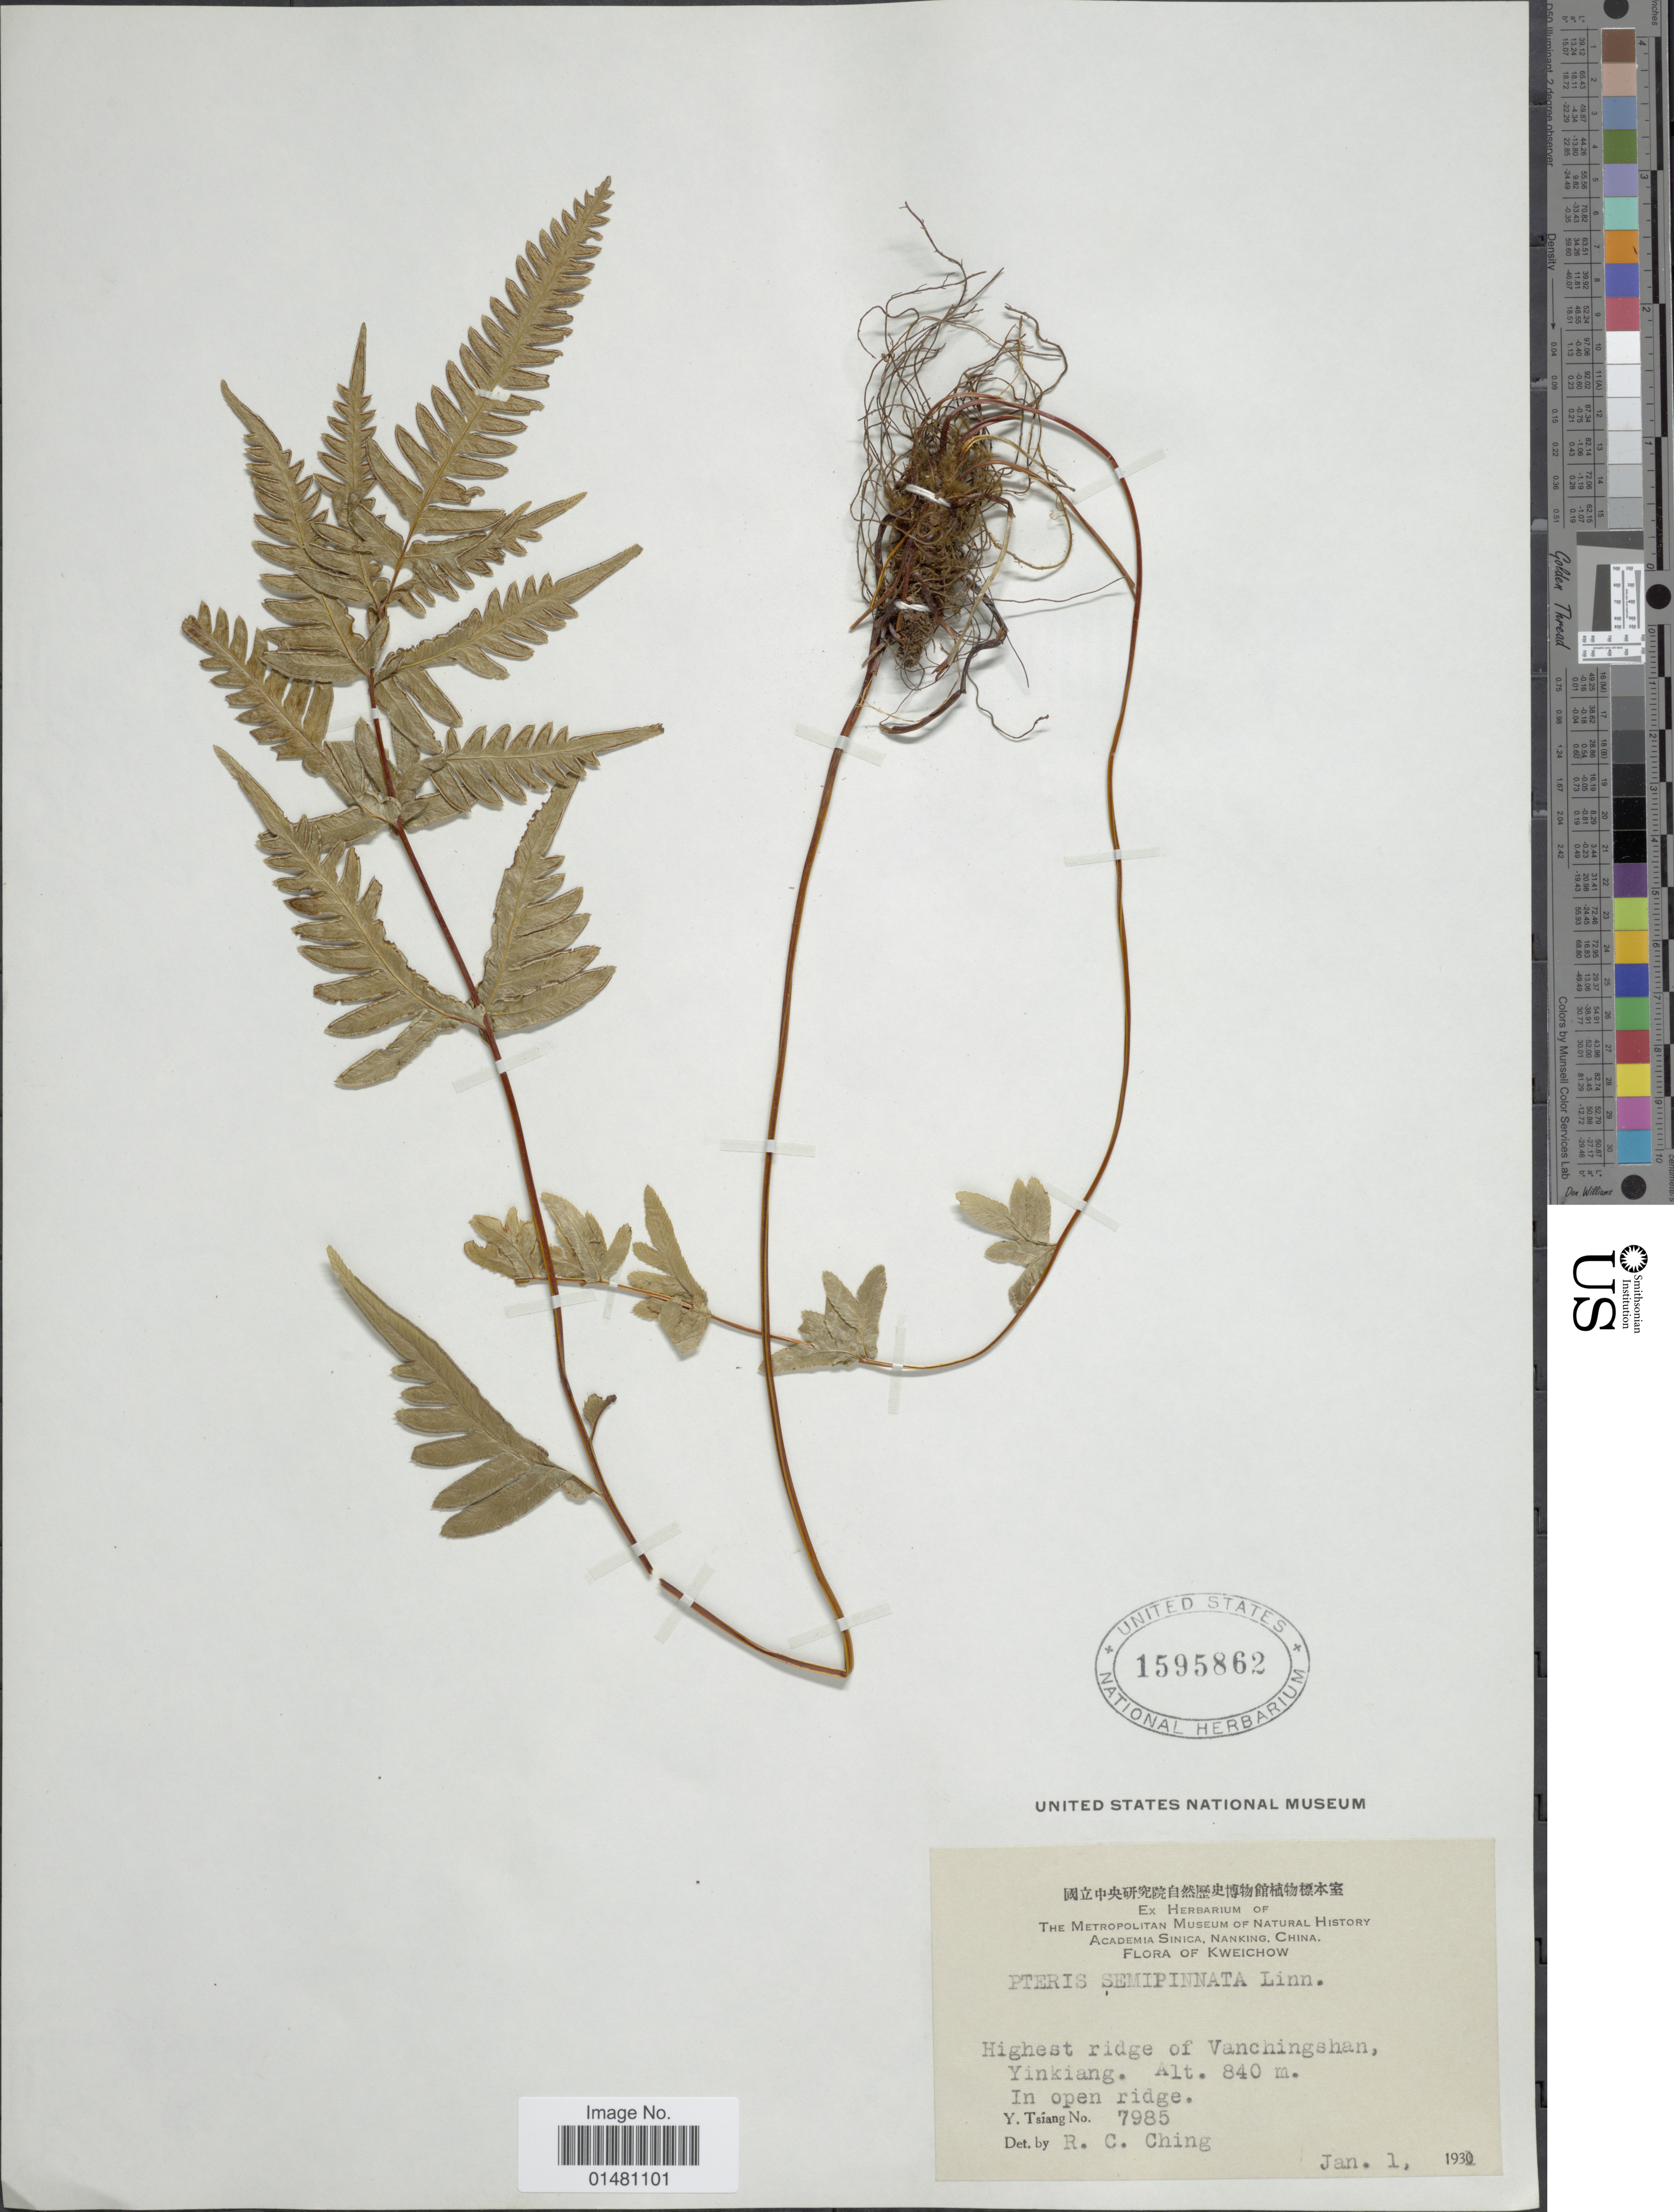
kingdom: Plantae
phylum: Tracheophyta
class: Polypodiopsida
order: Polypodiales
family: Pteridaceae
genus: Pteris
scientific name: Pteris semipinnata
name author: L.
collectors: Y. Tsiang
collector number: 7985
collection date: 1930-01-01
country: China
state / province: Guizhou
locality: Kweichow, Highest ridge of Vanchingshan, Yinkiang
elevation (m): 840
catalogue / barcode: US 1595862